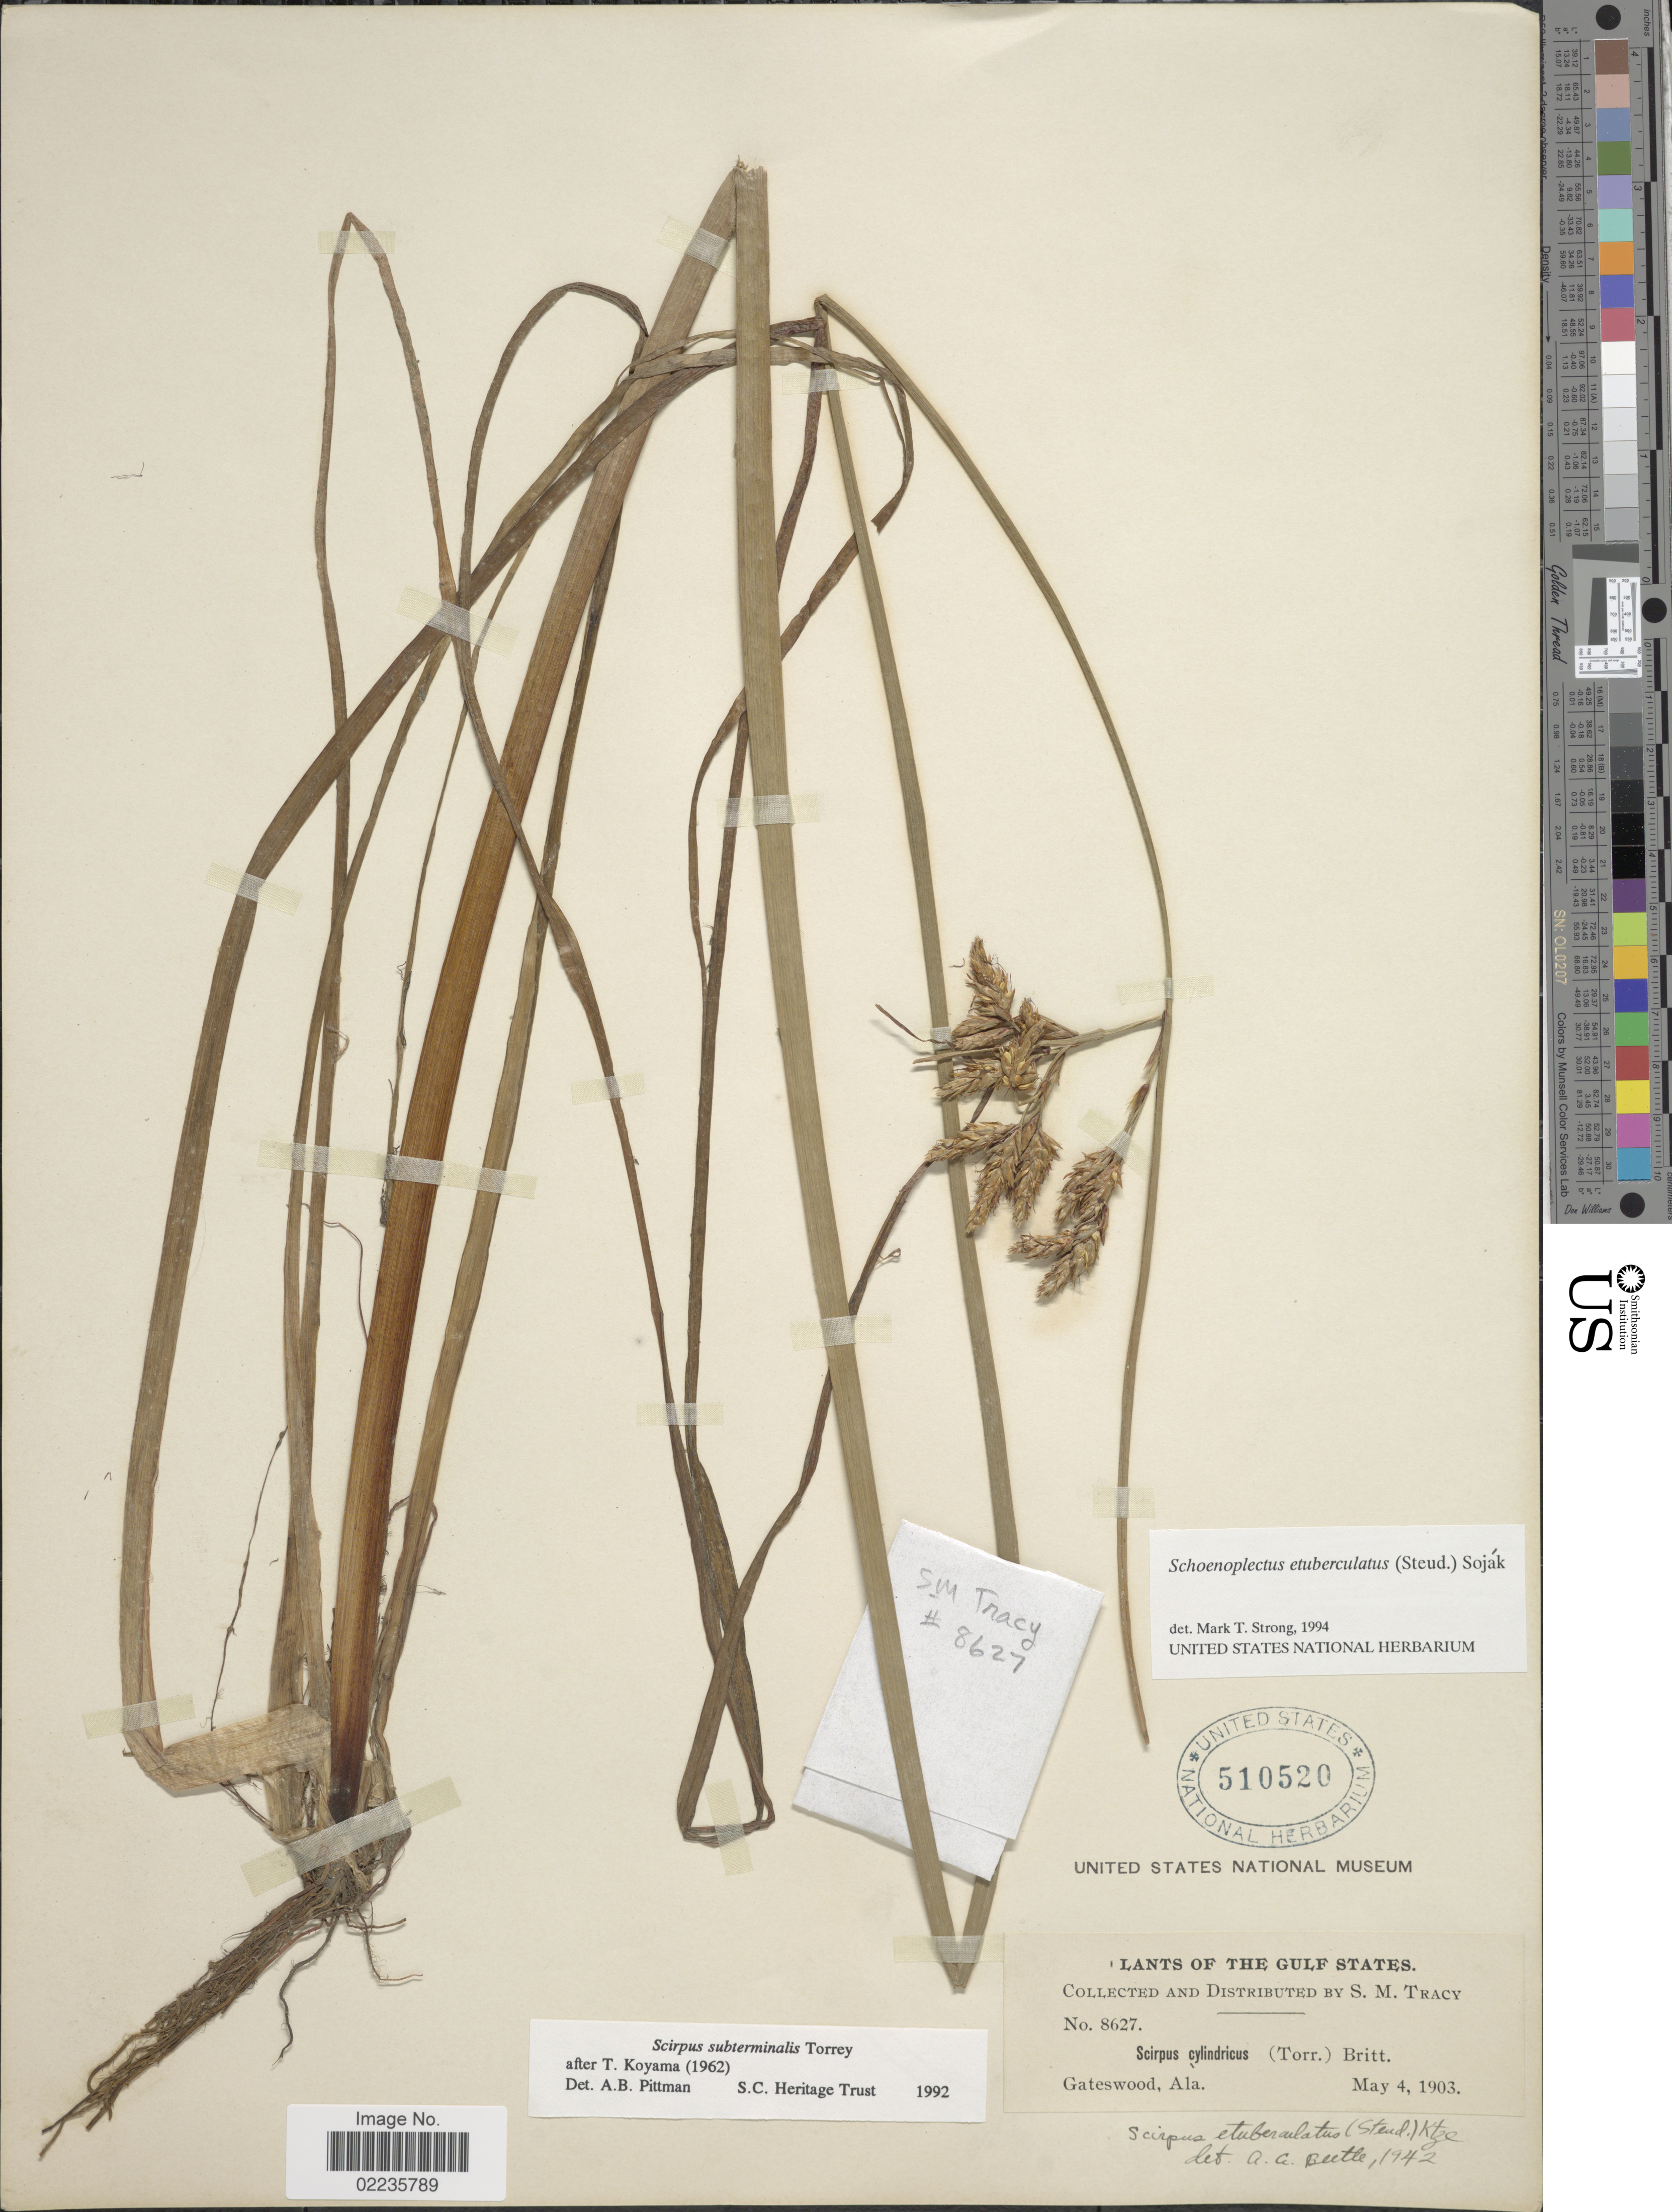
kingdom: Plantae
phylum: Tracheophyta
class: Liliopsida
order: Poales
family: Cyperaceae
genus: Schoenoplectus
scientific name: Schoenoplectus etuberculatus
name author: (Steud.) Soják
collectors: S. M. Tracy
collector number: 8627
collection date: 1903-05-04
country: United States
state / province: Alabama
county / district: Baldwin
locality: Gulf States, Gateswood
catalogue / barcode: US 510520